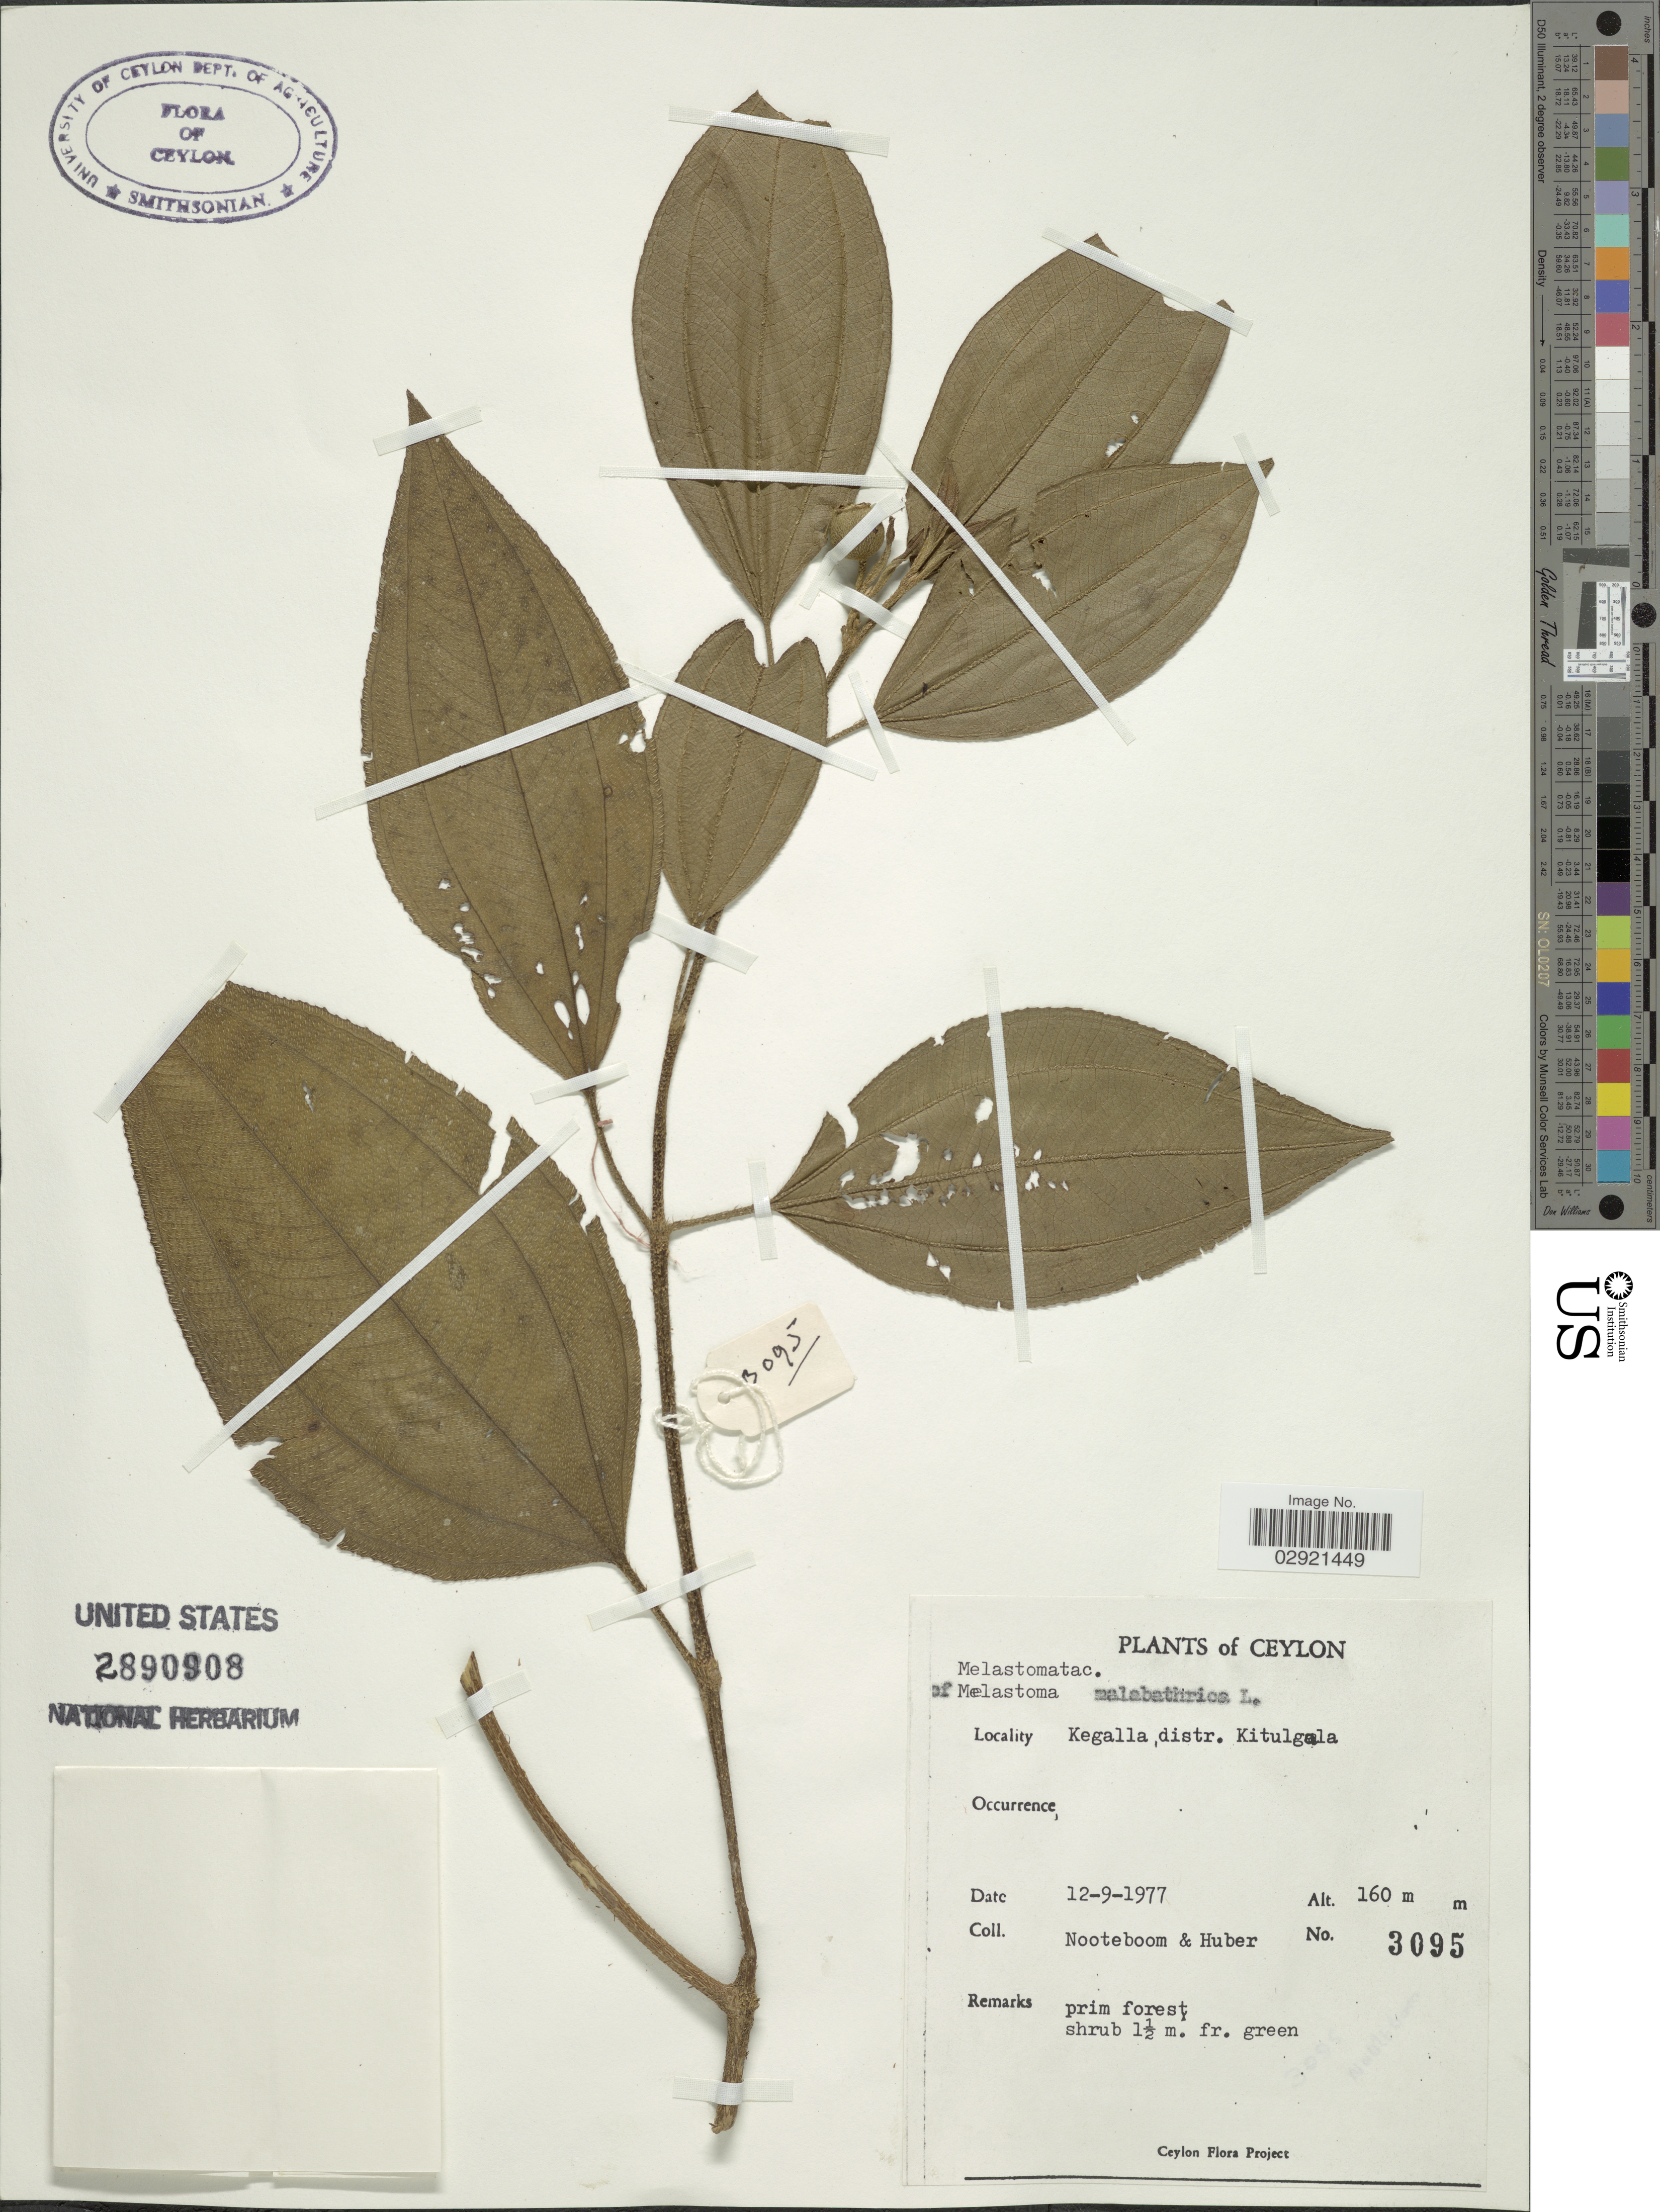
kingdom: Plantae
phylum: Tracheophyta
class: Magnoliopsida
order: Myrtales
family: Melastomataceae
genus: Melastoma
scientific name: Melastoma malabathricum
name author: L.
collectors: Nooteboom, -- & Huber, --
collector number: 3095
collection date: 1977-09-12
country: Sri Lanka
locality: Ceylon. Kegalla, distr. Kitulgala.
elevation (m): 160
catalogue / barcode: US 2890908